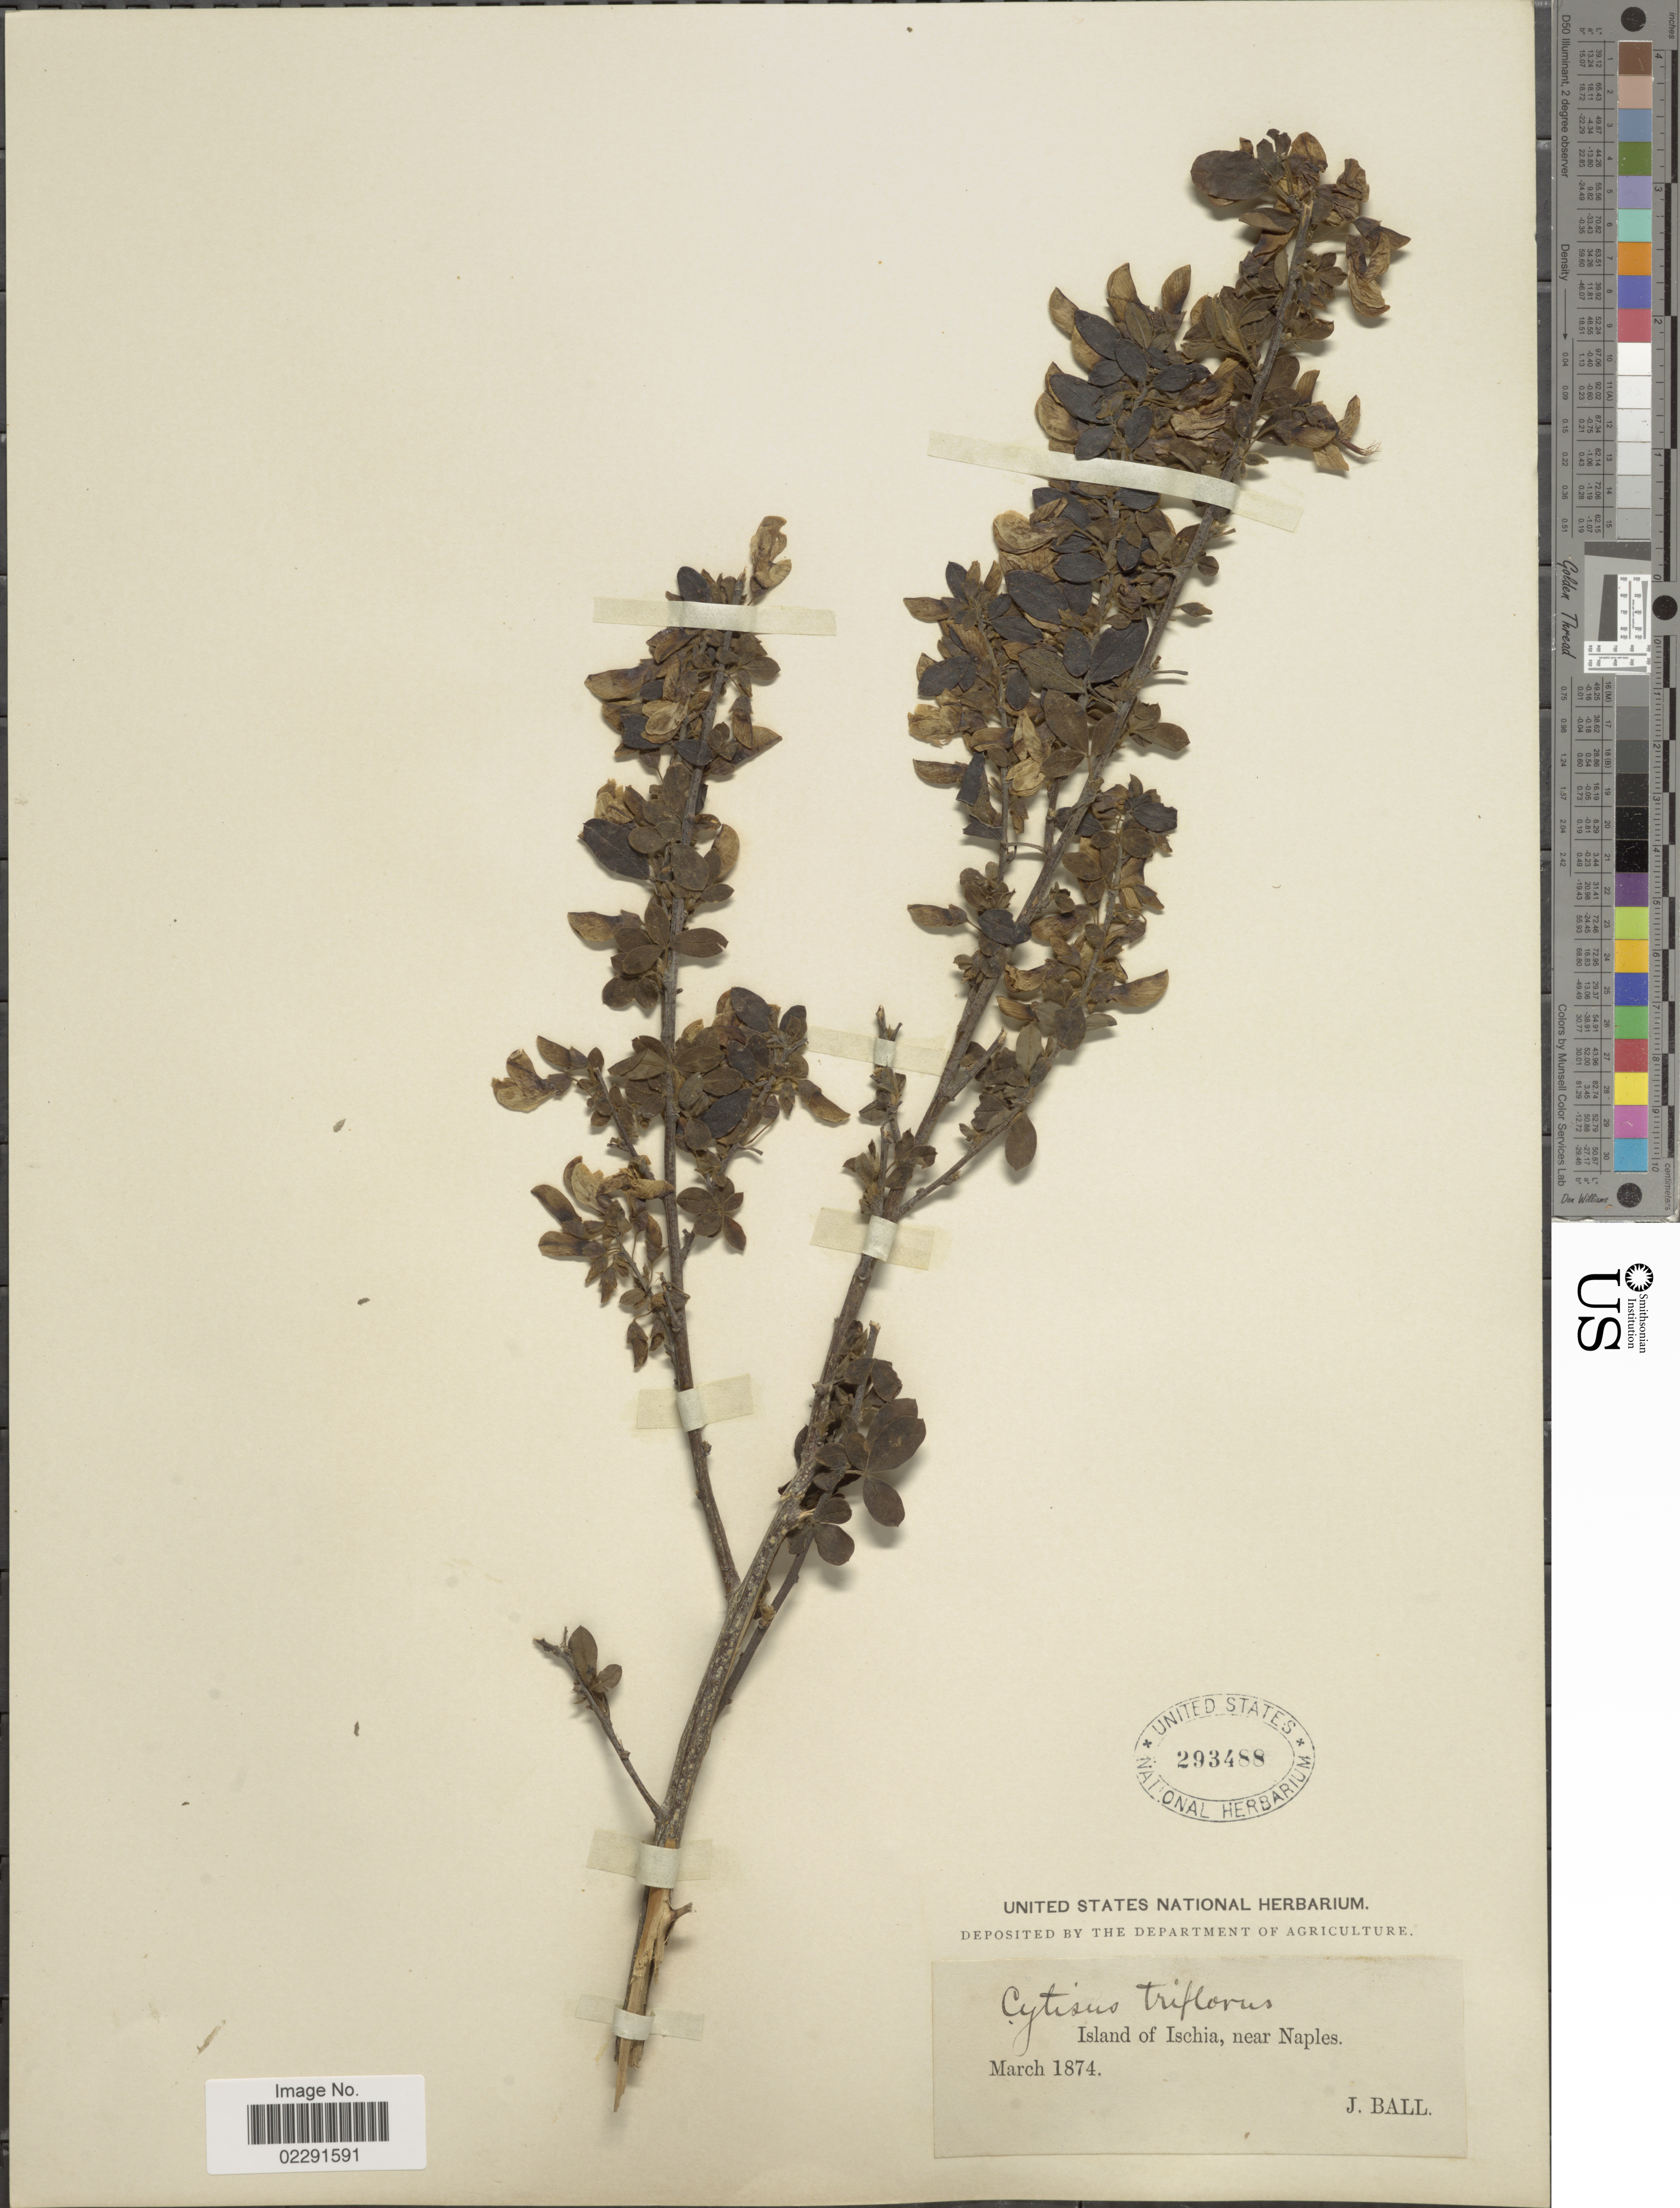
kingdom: Plantae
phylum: Tracheophyta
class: Magnoliopsida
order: Fabales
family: Fabaceae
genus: Cytisus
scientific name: Cytisus triflorus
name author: Lam.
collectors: J. Ball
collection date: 1874-03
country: Italy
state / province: Campania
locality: Island of Ischia, near Naples.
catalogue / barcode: US 293488